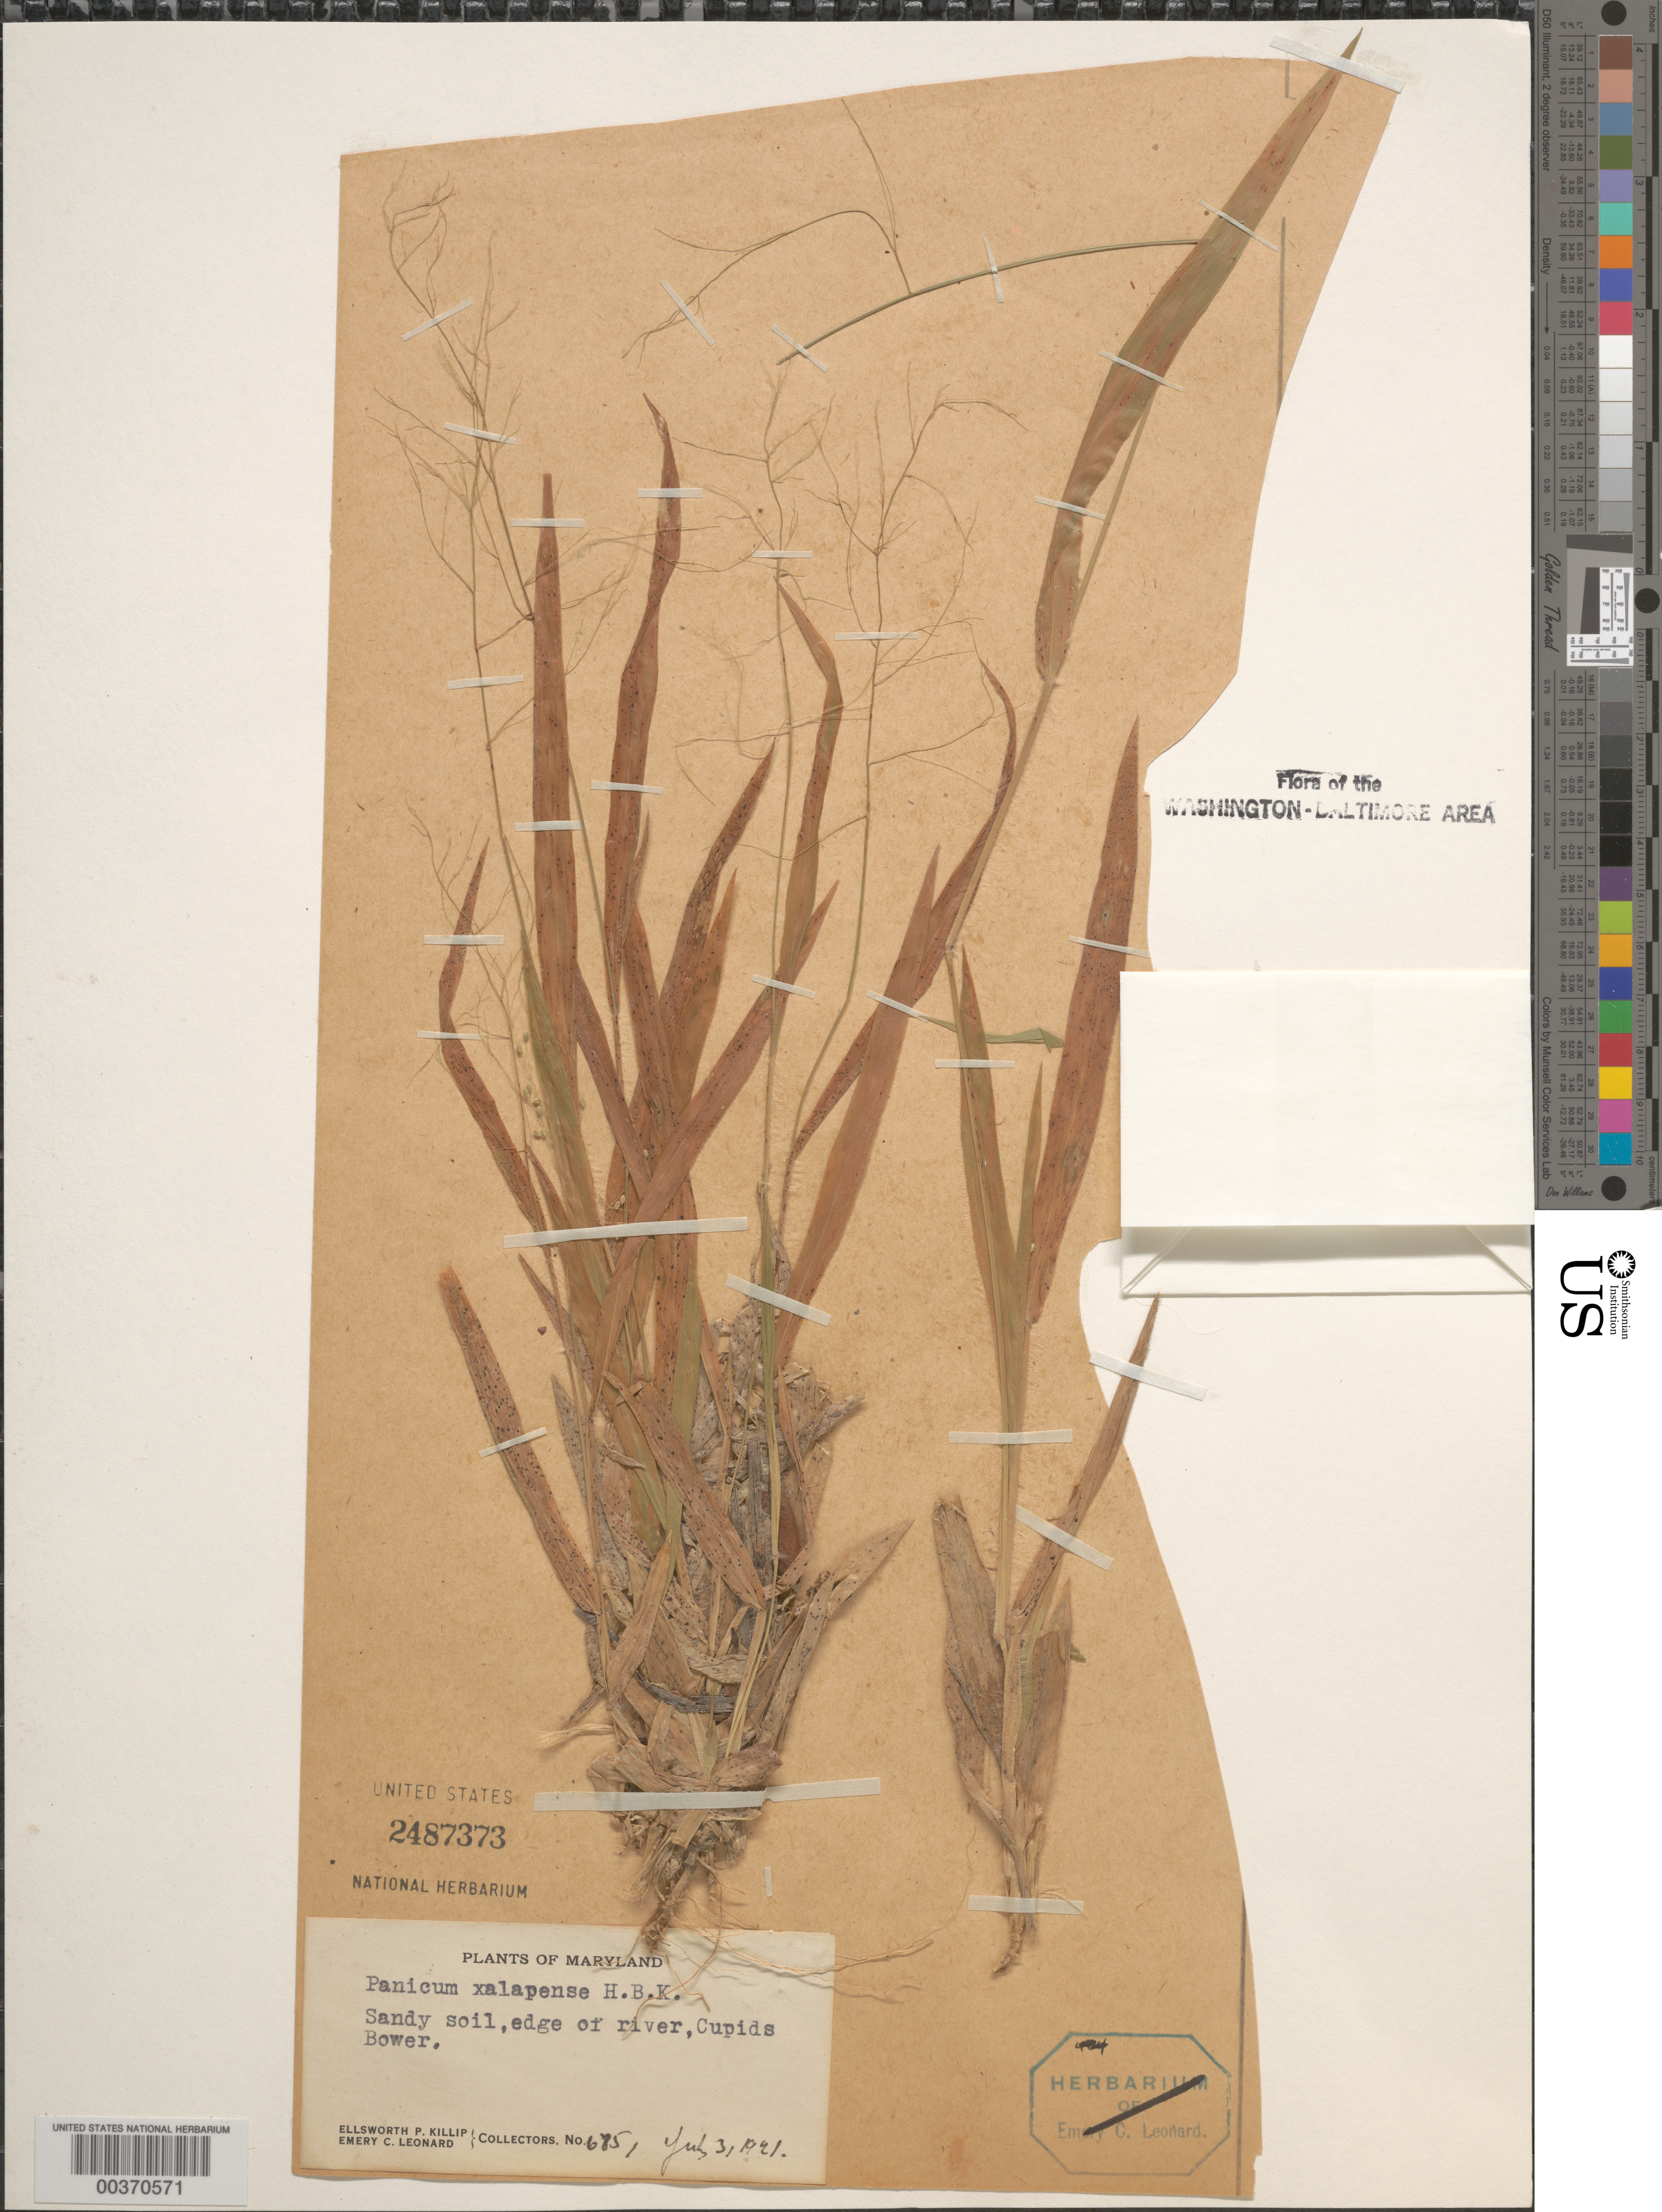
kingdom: Plantae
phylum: Tracheophyta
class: Liliopsida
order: Poales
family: Poaceae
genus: Dichanthelium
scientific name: Dichanthelium laxiflorum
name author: (Lam.) Gould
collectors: E. P. Killip & E. C. Leonard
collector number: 685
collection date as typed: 03 Jul 1921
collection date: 1921-07-03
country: United States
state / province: Maryland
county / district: Montgomery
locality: Cupids Bower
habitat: Sandy soil, riverbank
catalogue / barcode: US 2487373